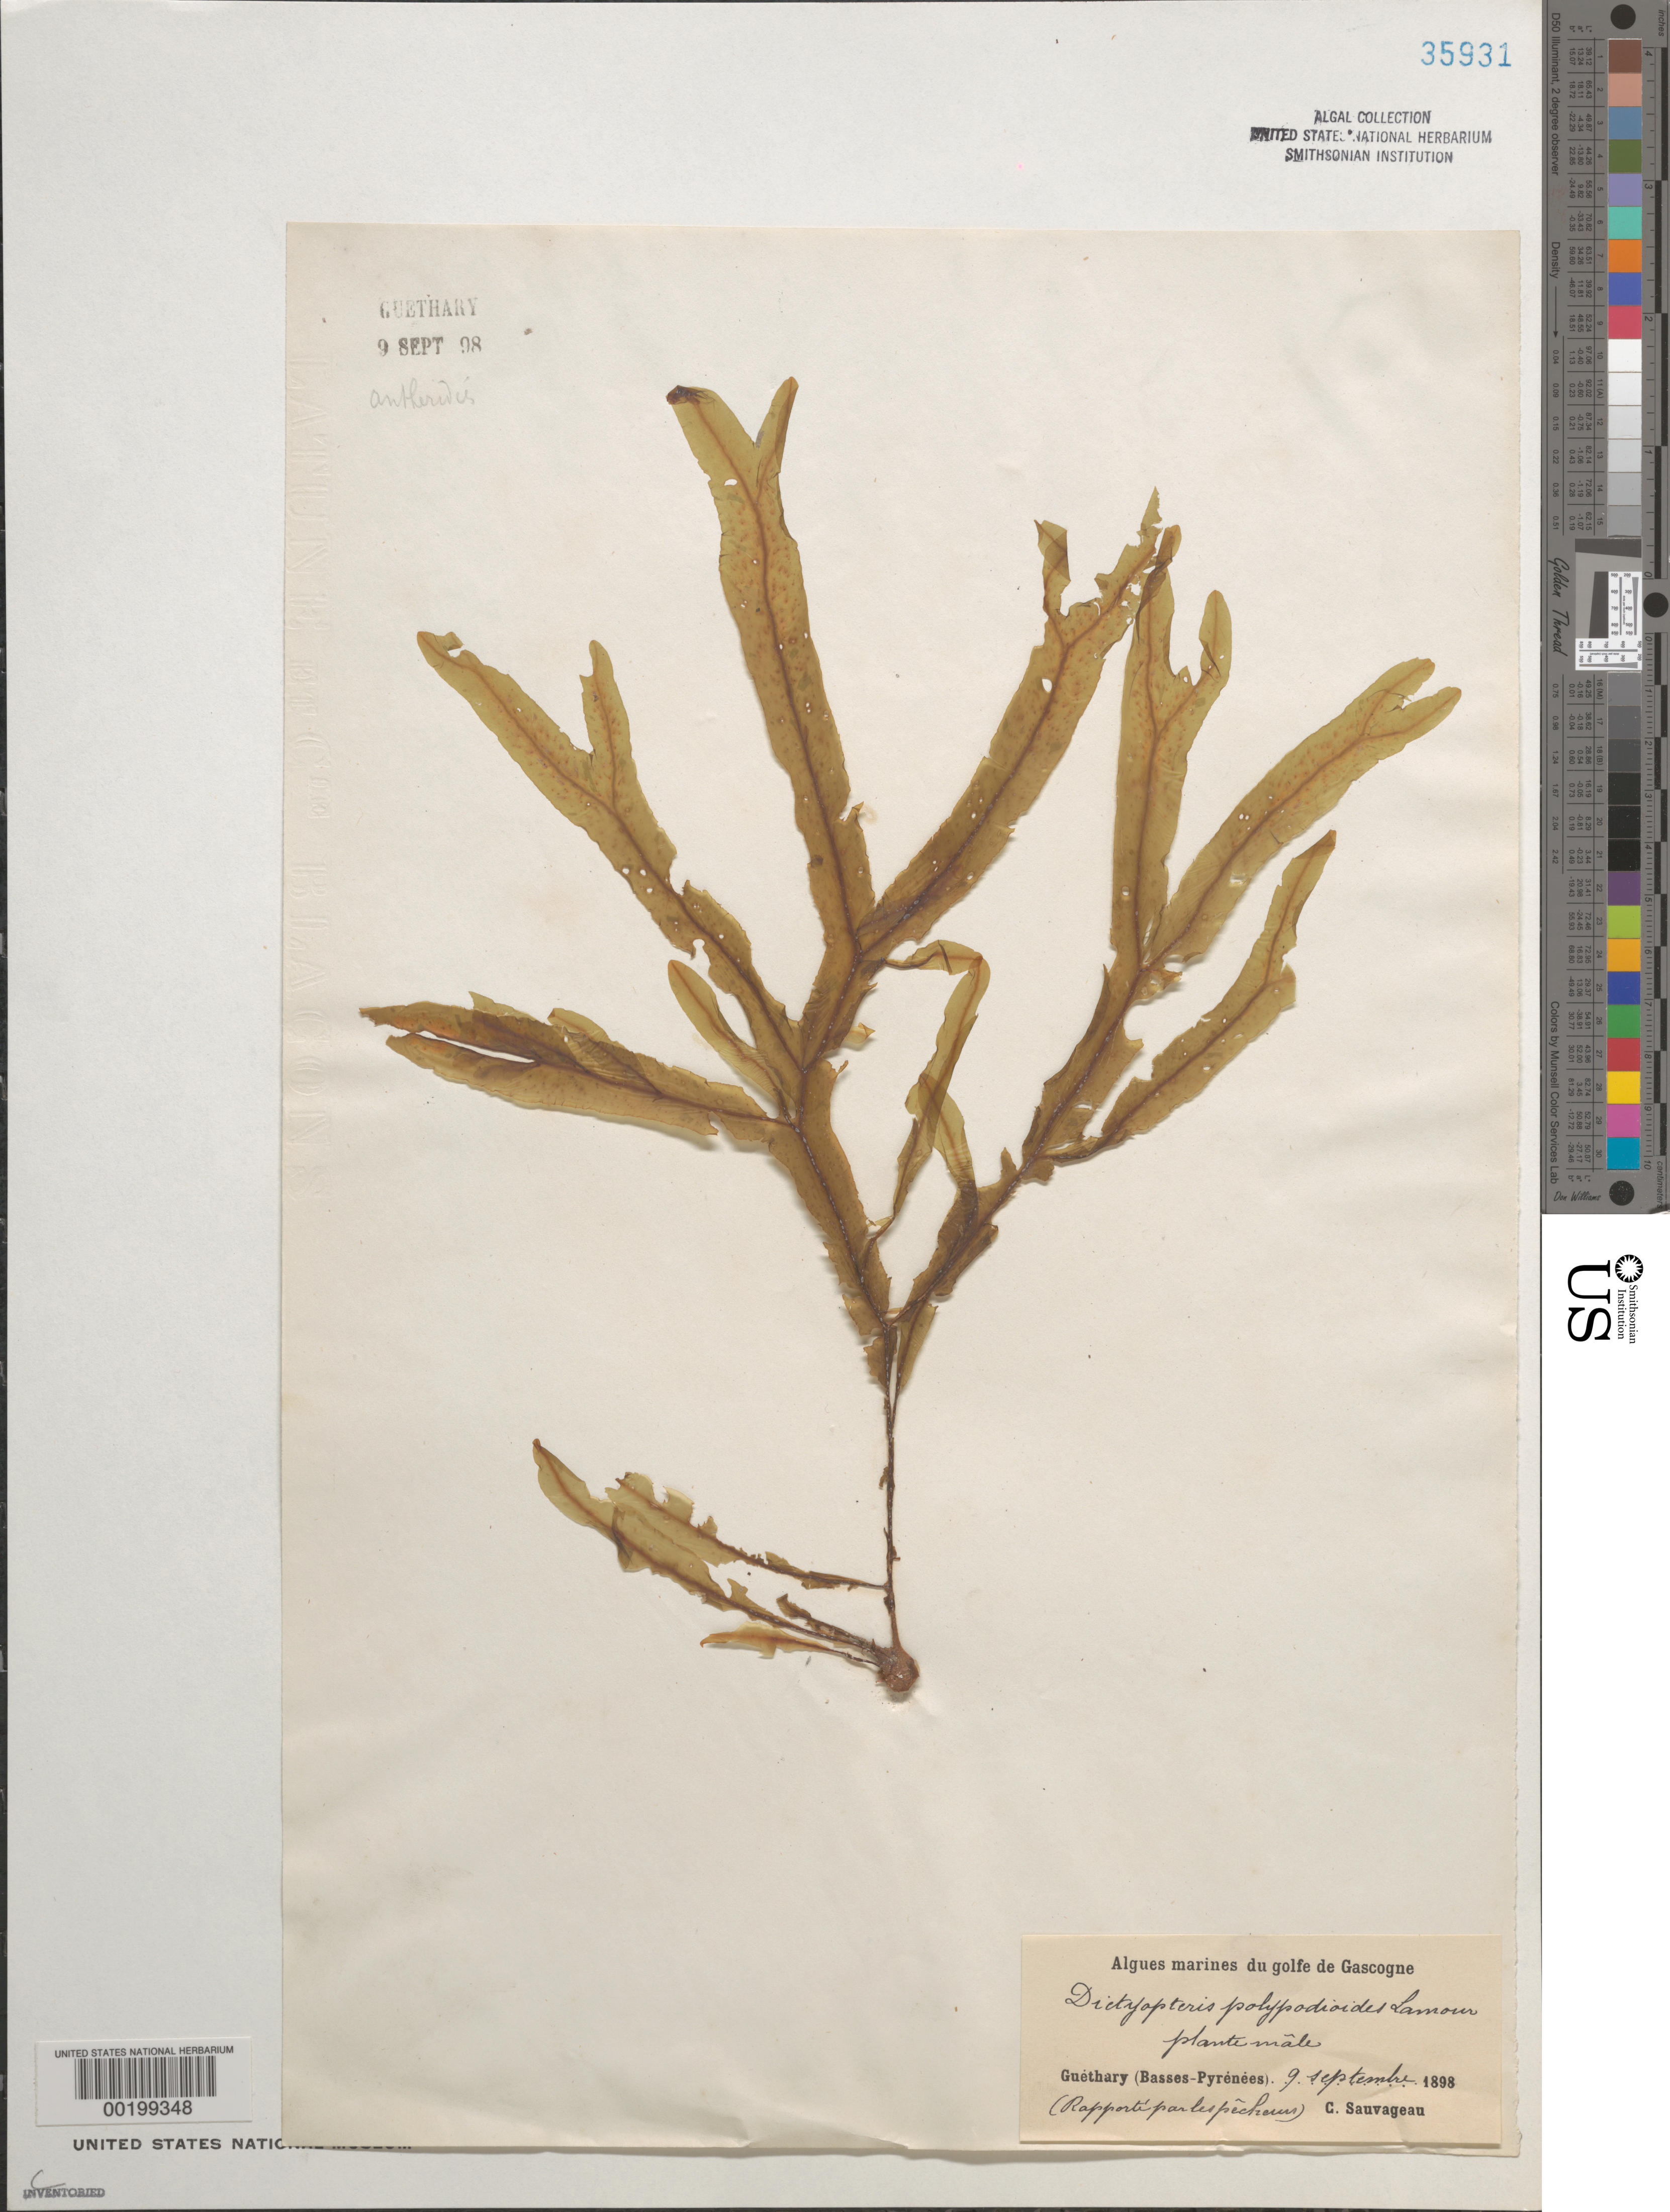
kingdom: Chromista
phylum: Ochrophyta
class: Phaeophyceae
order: Dictyotales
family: Dictyotaceae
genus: Dictyopteris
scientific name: Dictyopteris polypodioides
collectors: C. F. Sauvageau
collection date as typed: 09 Sep 1898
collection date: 1898-09-09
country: France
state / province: Nouvelle-Aquitaine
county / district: Pyrénées-Atlantiques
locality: Guethary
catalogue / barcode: US 35931